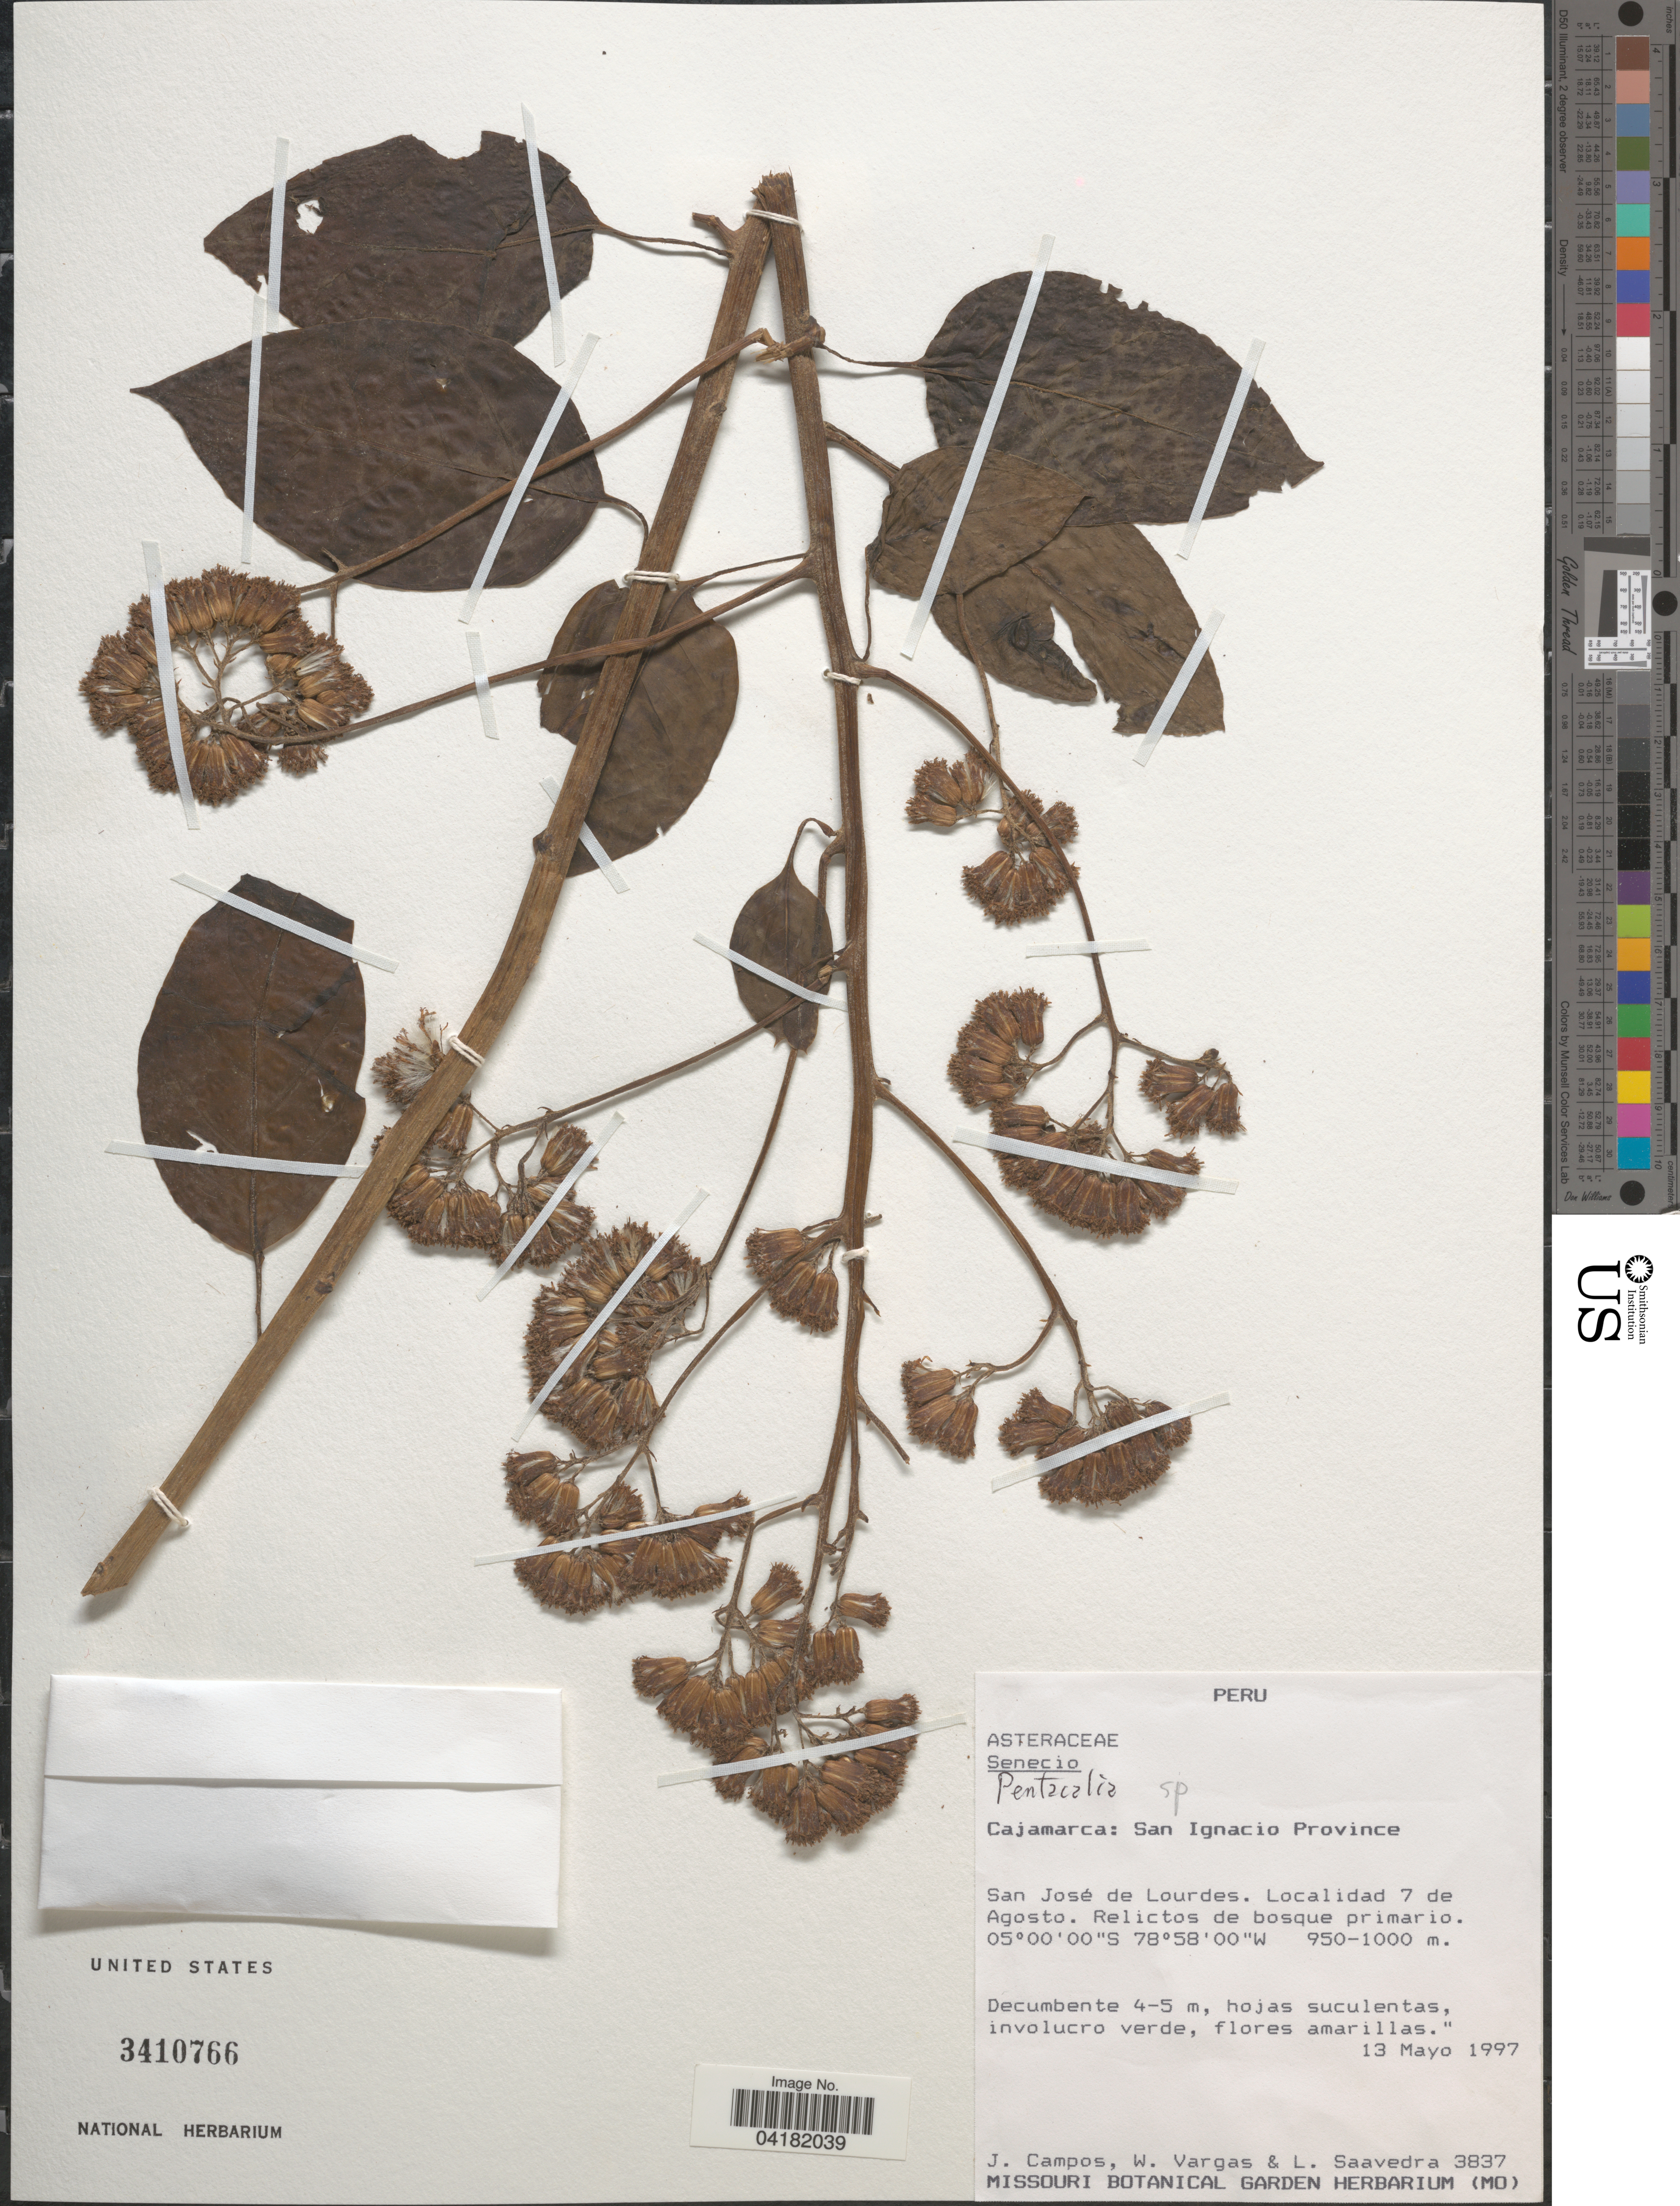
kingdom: Plantae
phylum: Tracheophyta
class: Magnoliopsida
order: Asterales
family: Asteraceae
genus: Pentacalia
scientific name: Pentacalia sp.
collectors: J. Campos, W. Vargas & L. Saavedra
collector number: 3837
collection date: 1997-05-13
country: Peru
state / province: Cajamarca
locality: San Ignacio Province. San José de Lourdes. Localidad 7 de Agosto.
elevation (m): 950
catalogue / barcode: US 3410766